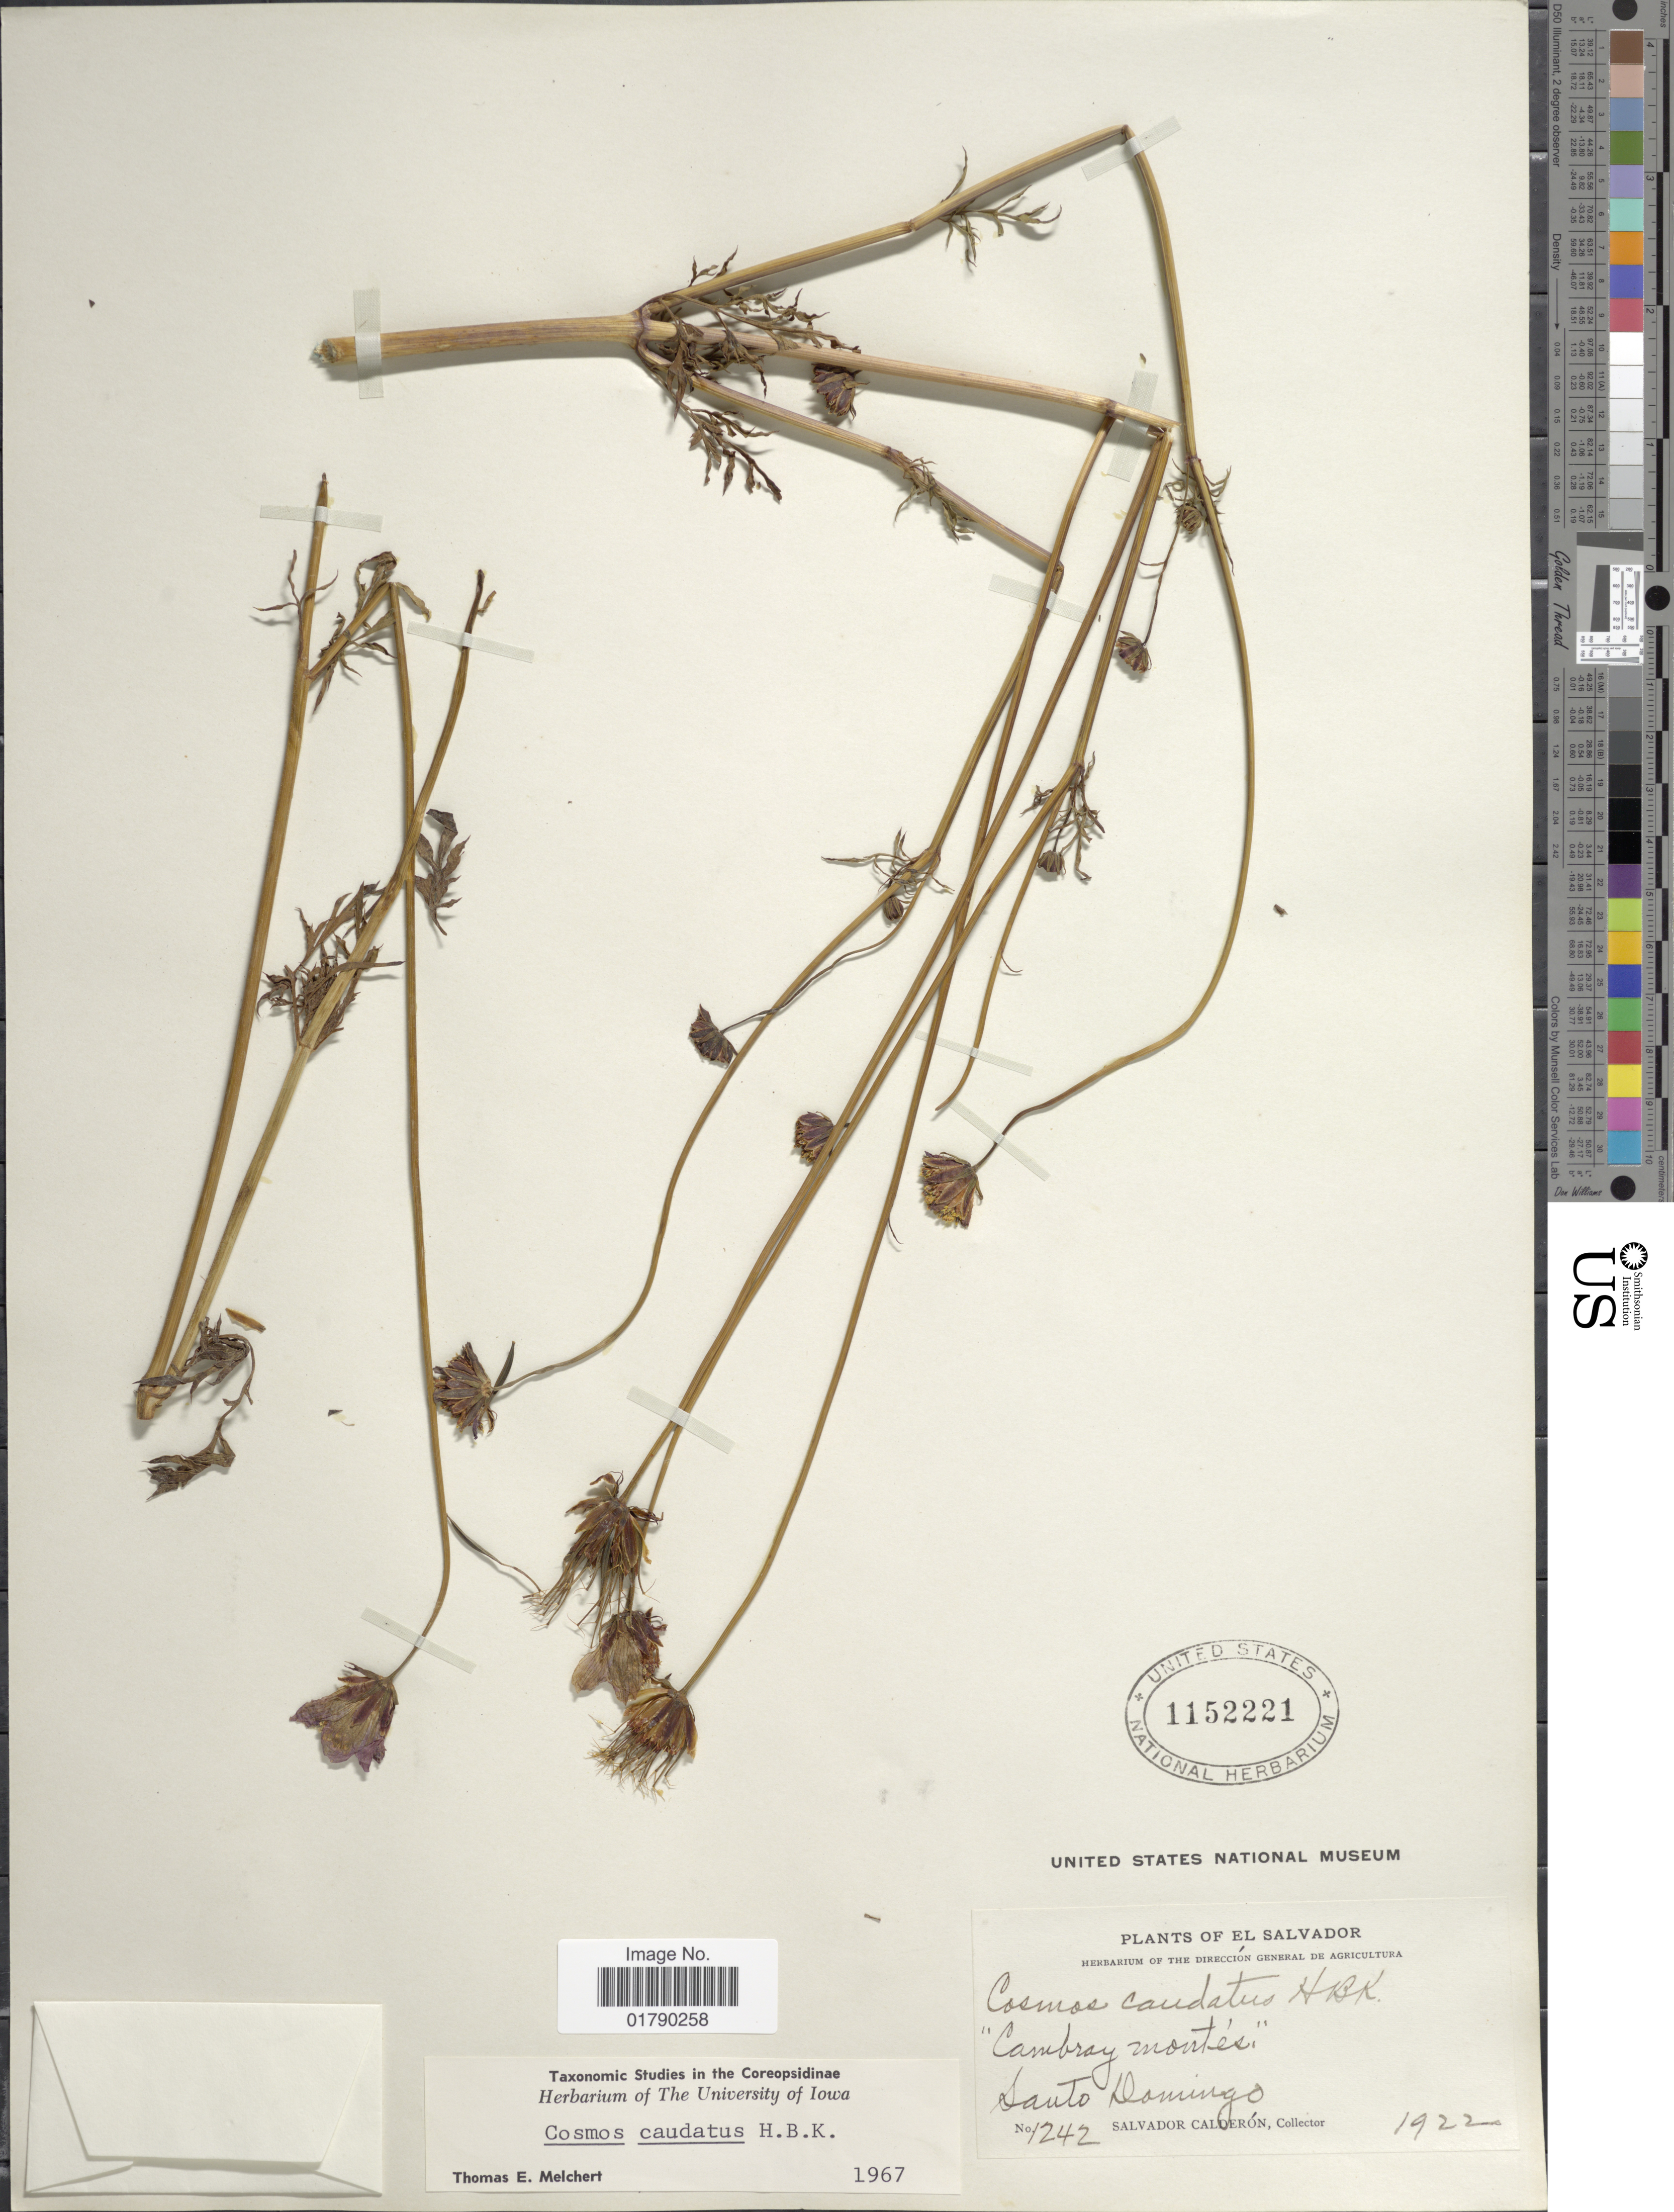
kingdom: Plantae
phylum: Tracheophyta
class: Magnoliopsida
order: Asterales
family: Asteraceae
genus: Cosmos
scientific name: Cosmos caudatus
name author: Kunth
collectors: S. Calderón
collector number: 1242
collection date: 1922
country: El Salvador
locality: Santo Domingo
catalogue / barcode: US 1152221